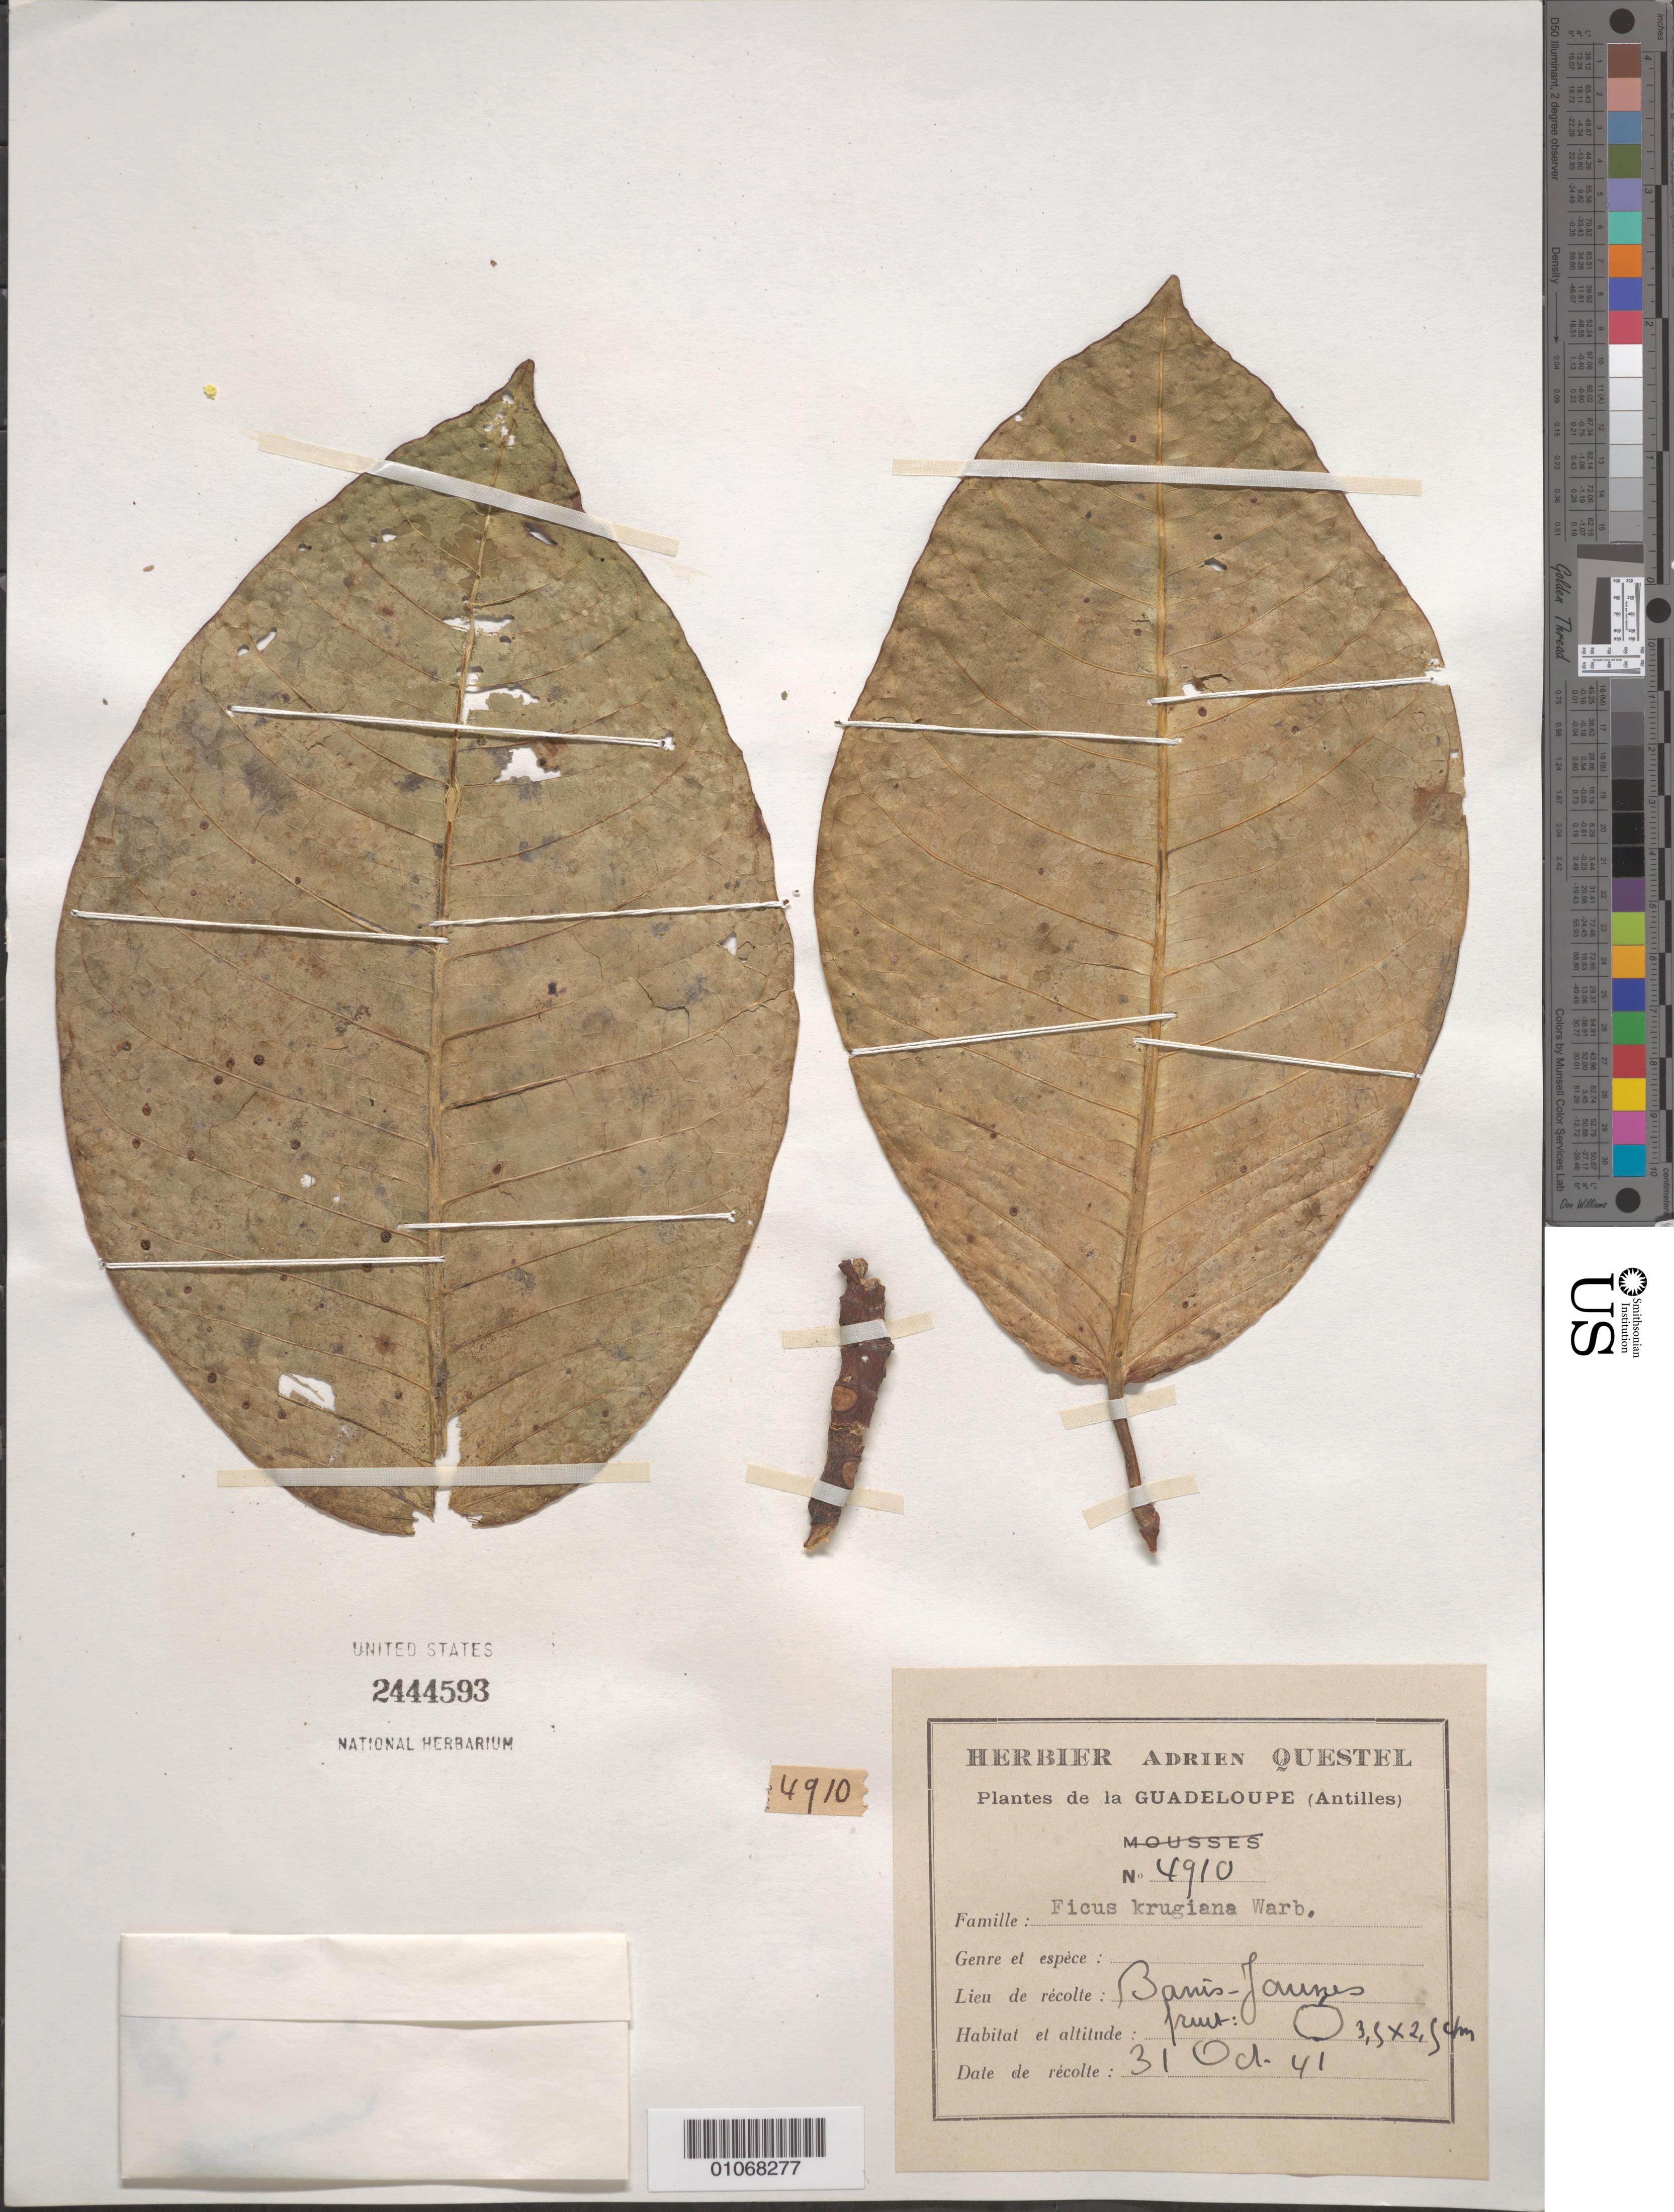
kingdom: Plantae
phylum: Tracheophyta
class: Magnoliopsida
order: Rosales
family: Moraceae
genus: Ficus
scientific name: Ficus insipida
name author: Willd.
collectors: A. Questel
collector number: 4910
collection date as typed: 31 Oct 1941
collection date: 1941-10-31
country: Guadeloupe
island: Basse Terre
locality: Banis Jaunes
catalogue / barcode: US 2444593